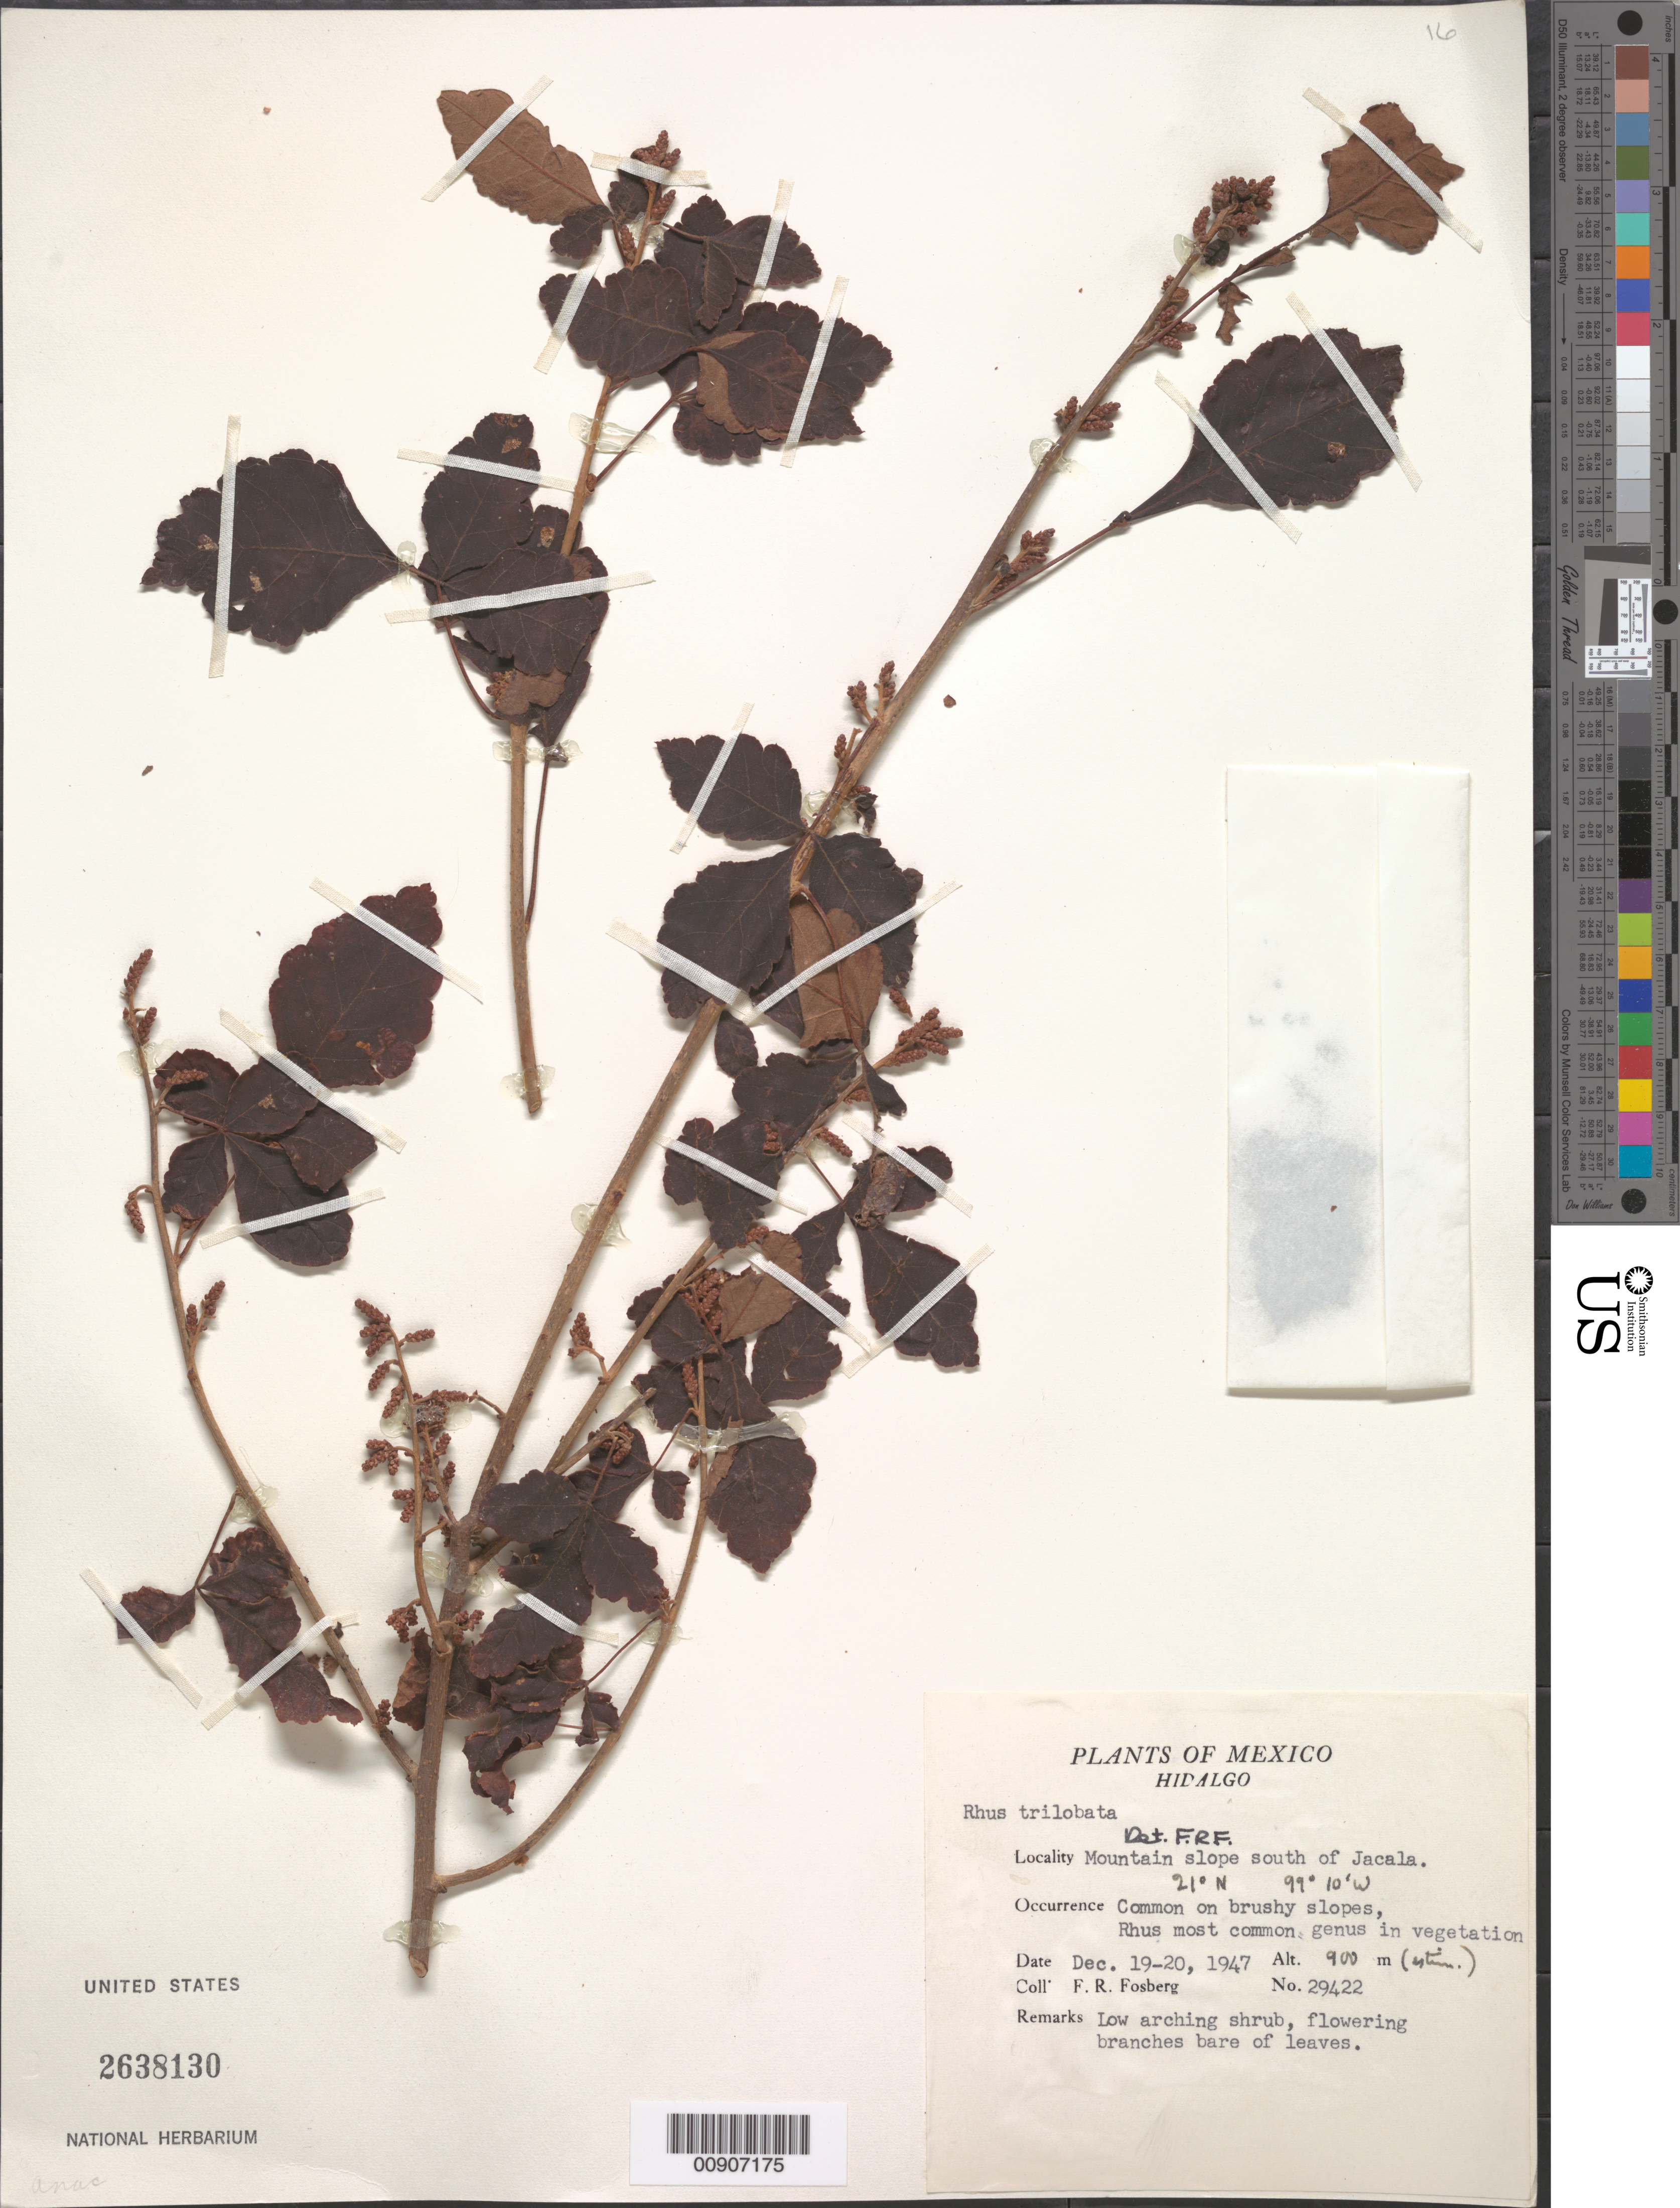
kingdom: Plantae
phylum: Tracheophyta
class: Magnoliopsida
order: Sapindales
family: Anacardiaceae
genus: Rhus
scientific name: Rhus trilobata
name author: Nutt.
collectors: F. R. Fosberg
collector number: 29422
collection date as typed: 19 Dec 1947 to 20 Dec 1947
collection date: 1947-12-19/1947-12-20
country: Mexico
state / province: Hidalgo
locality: Hidalgo: Mountain slope south of Jacala.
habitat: Common on brushy slopes. Rhus most common genus in vegetation.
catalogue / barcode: US 2638130